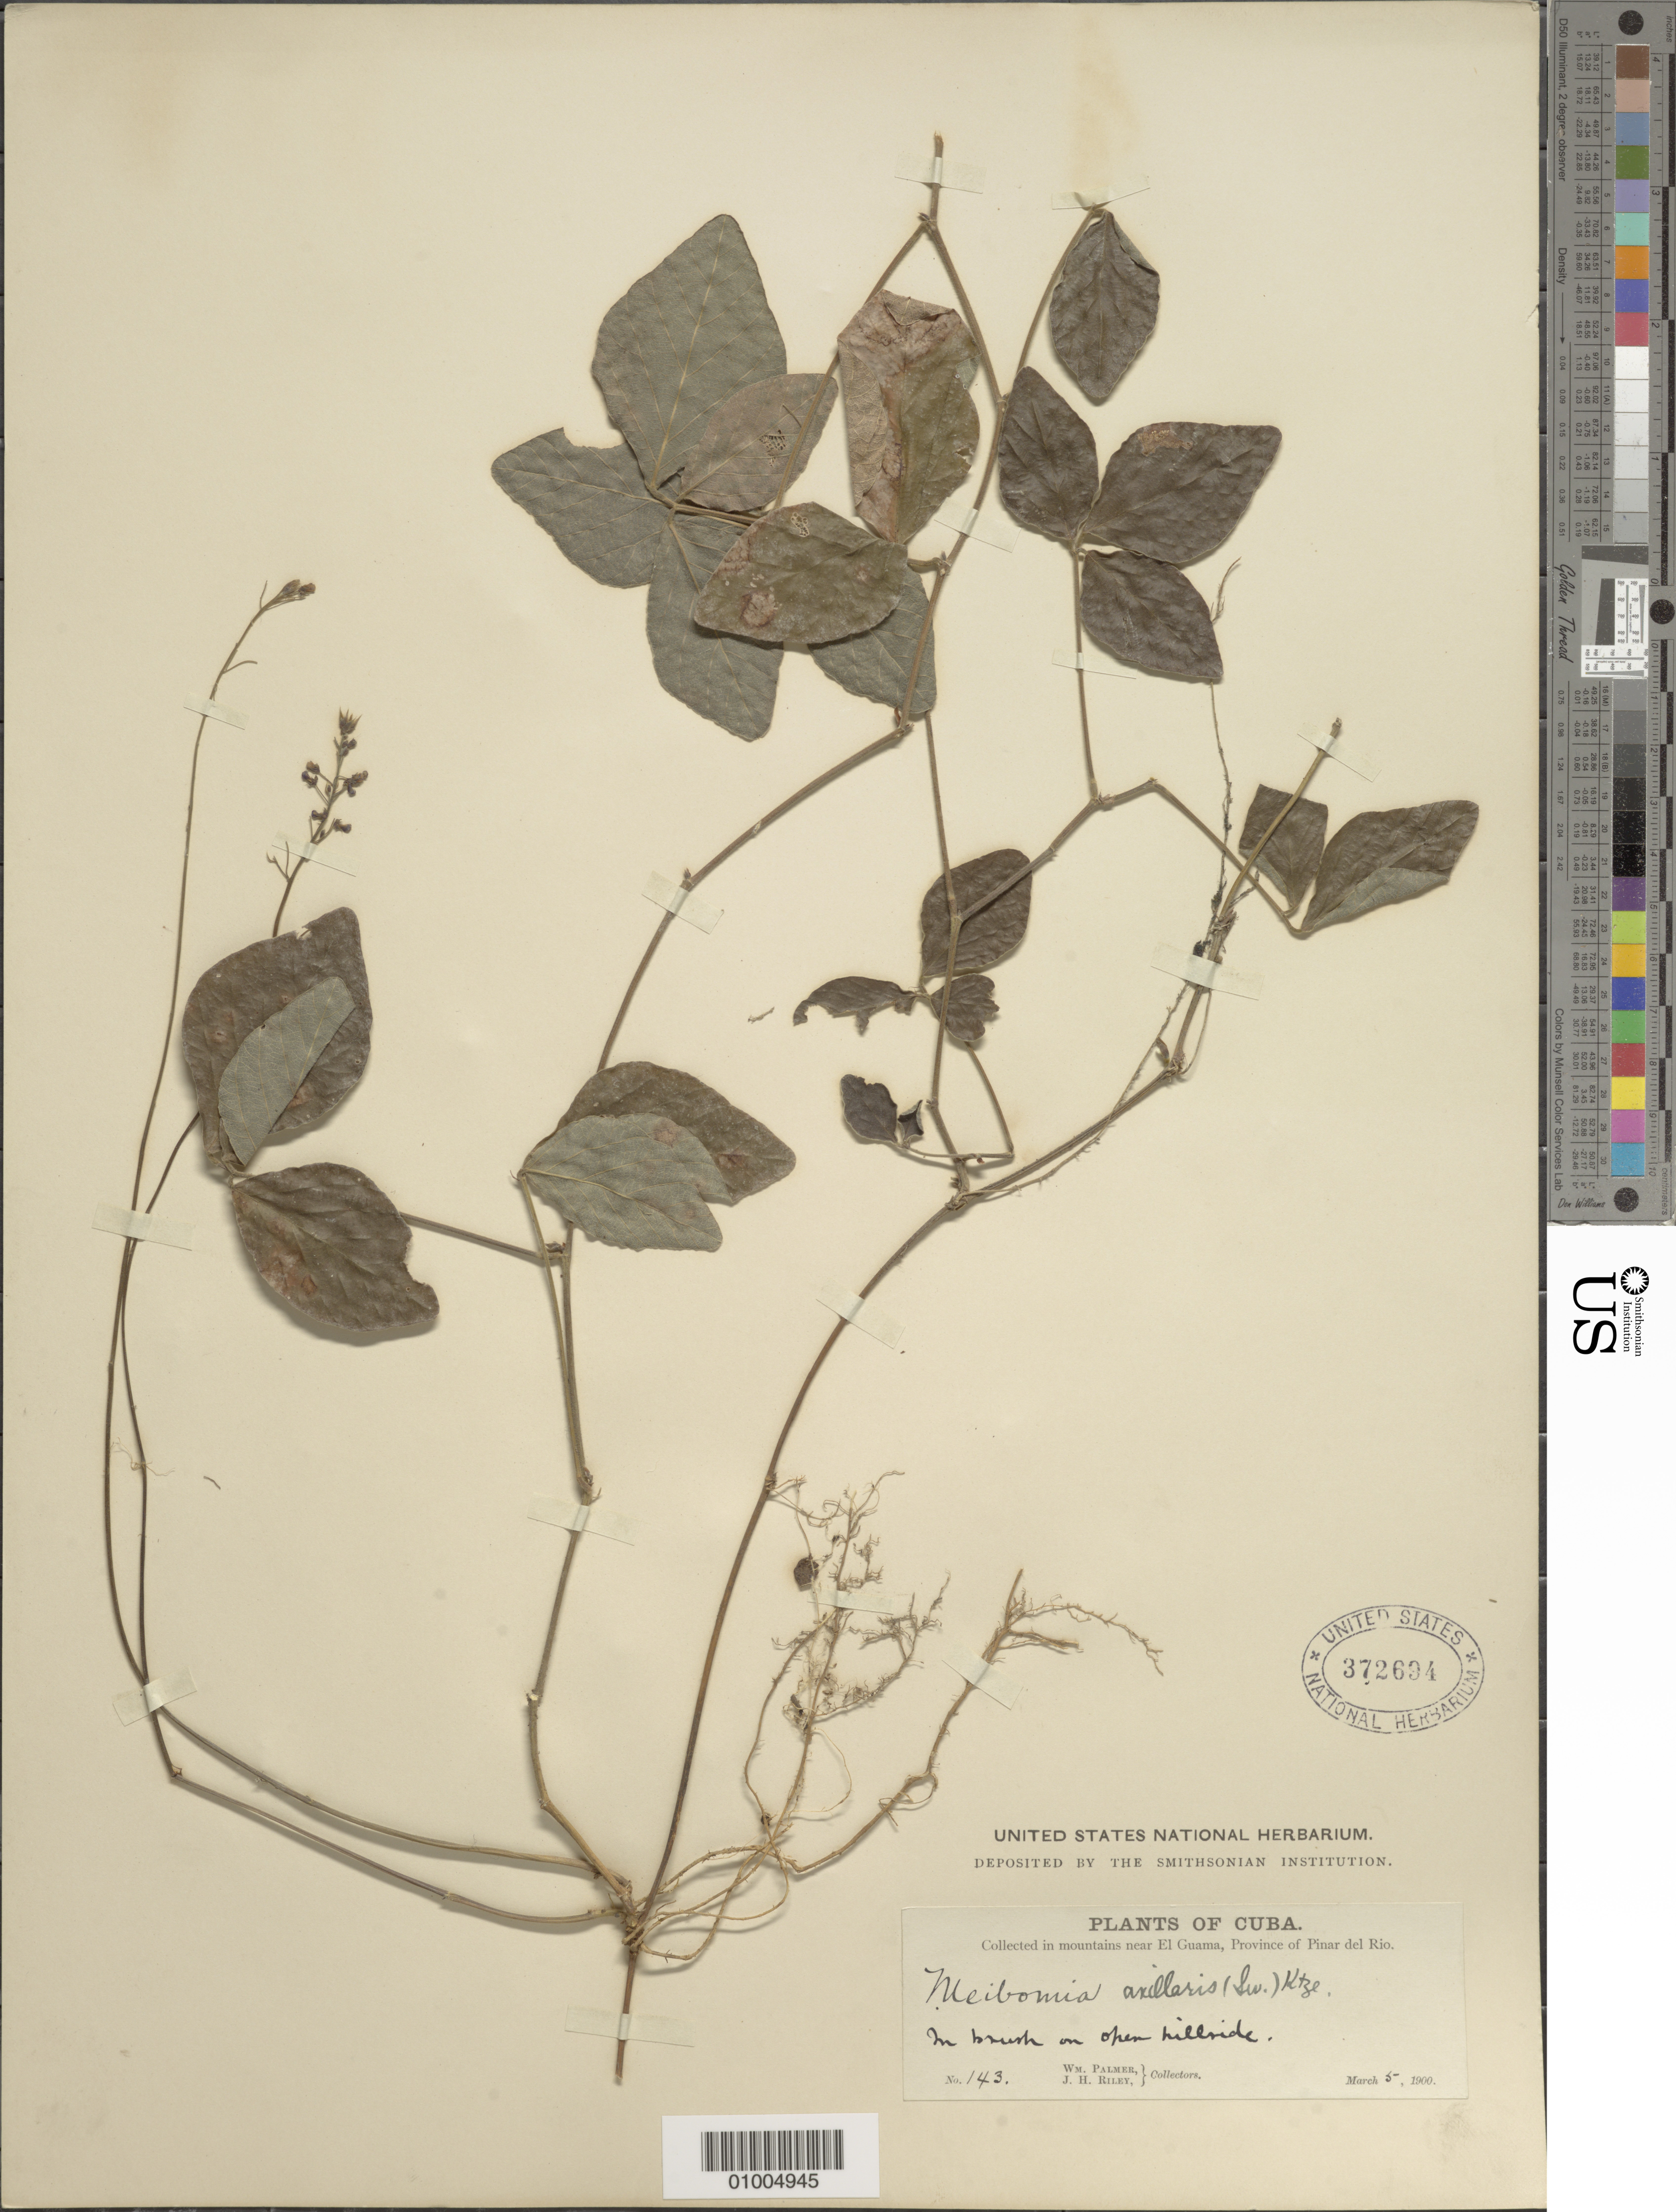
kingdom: Plantae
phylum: Tracheophyta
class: Magnoliopsida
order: Fabales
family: Fabaceae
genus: Desmodium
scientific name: Desmodium axillare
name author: (Sw.) DC.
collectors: W. Palmer & J. H. Riley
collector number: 143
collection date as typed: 05 Mar 1900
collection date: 1900-03-05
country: Cuba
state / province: Pinar del Rio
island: Cuba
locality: Collected in Mts near El Guama, Province of Pinar del Rio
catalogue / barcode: US 372694